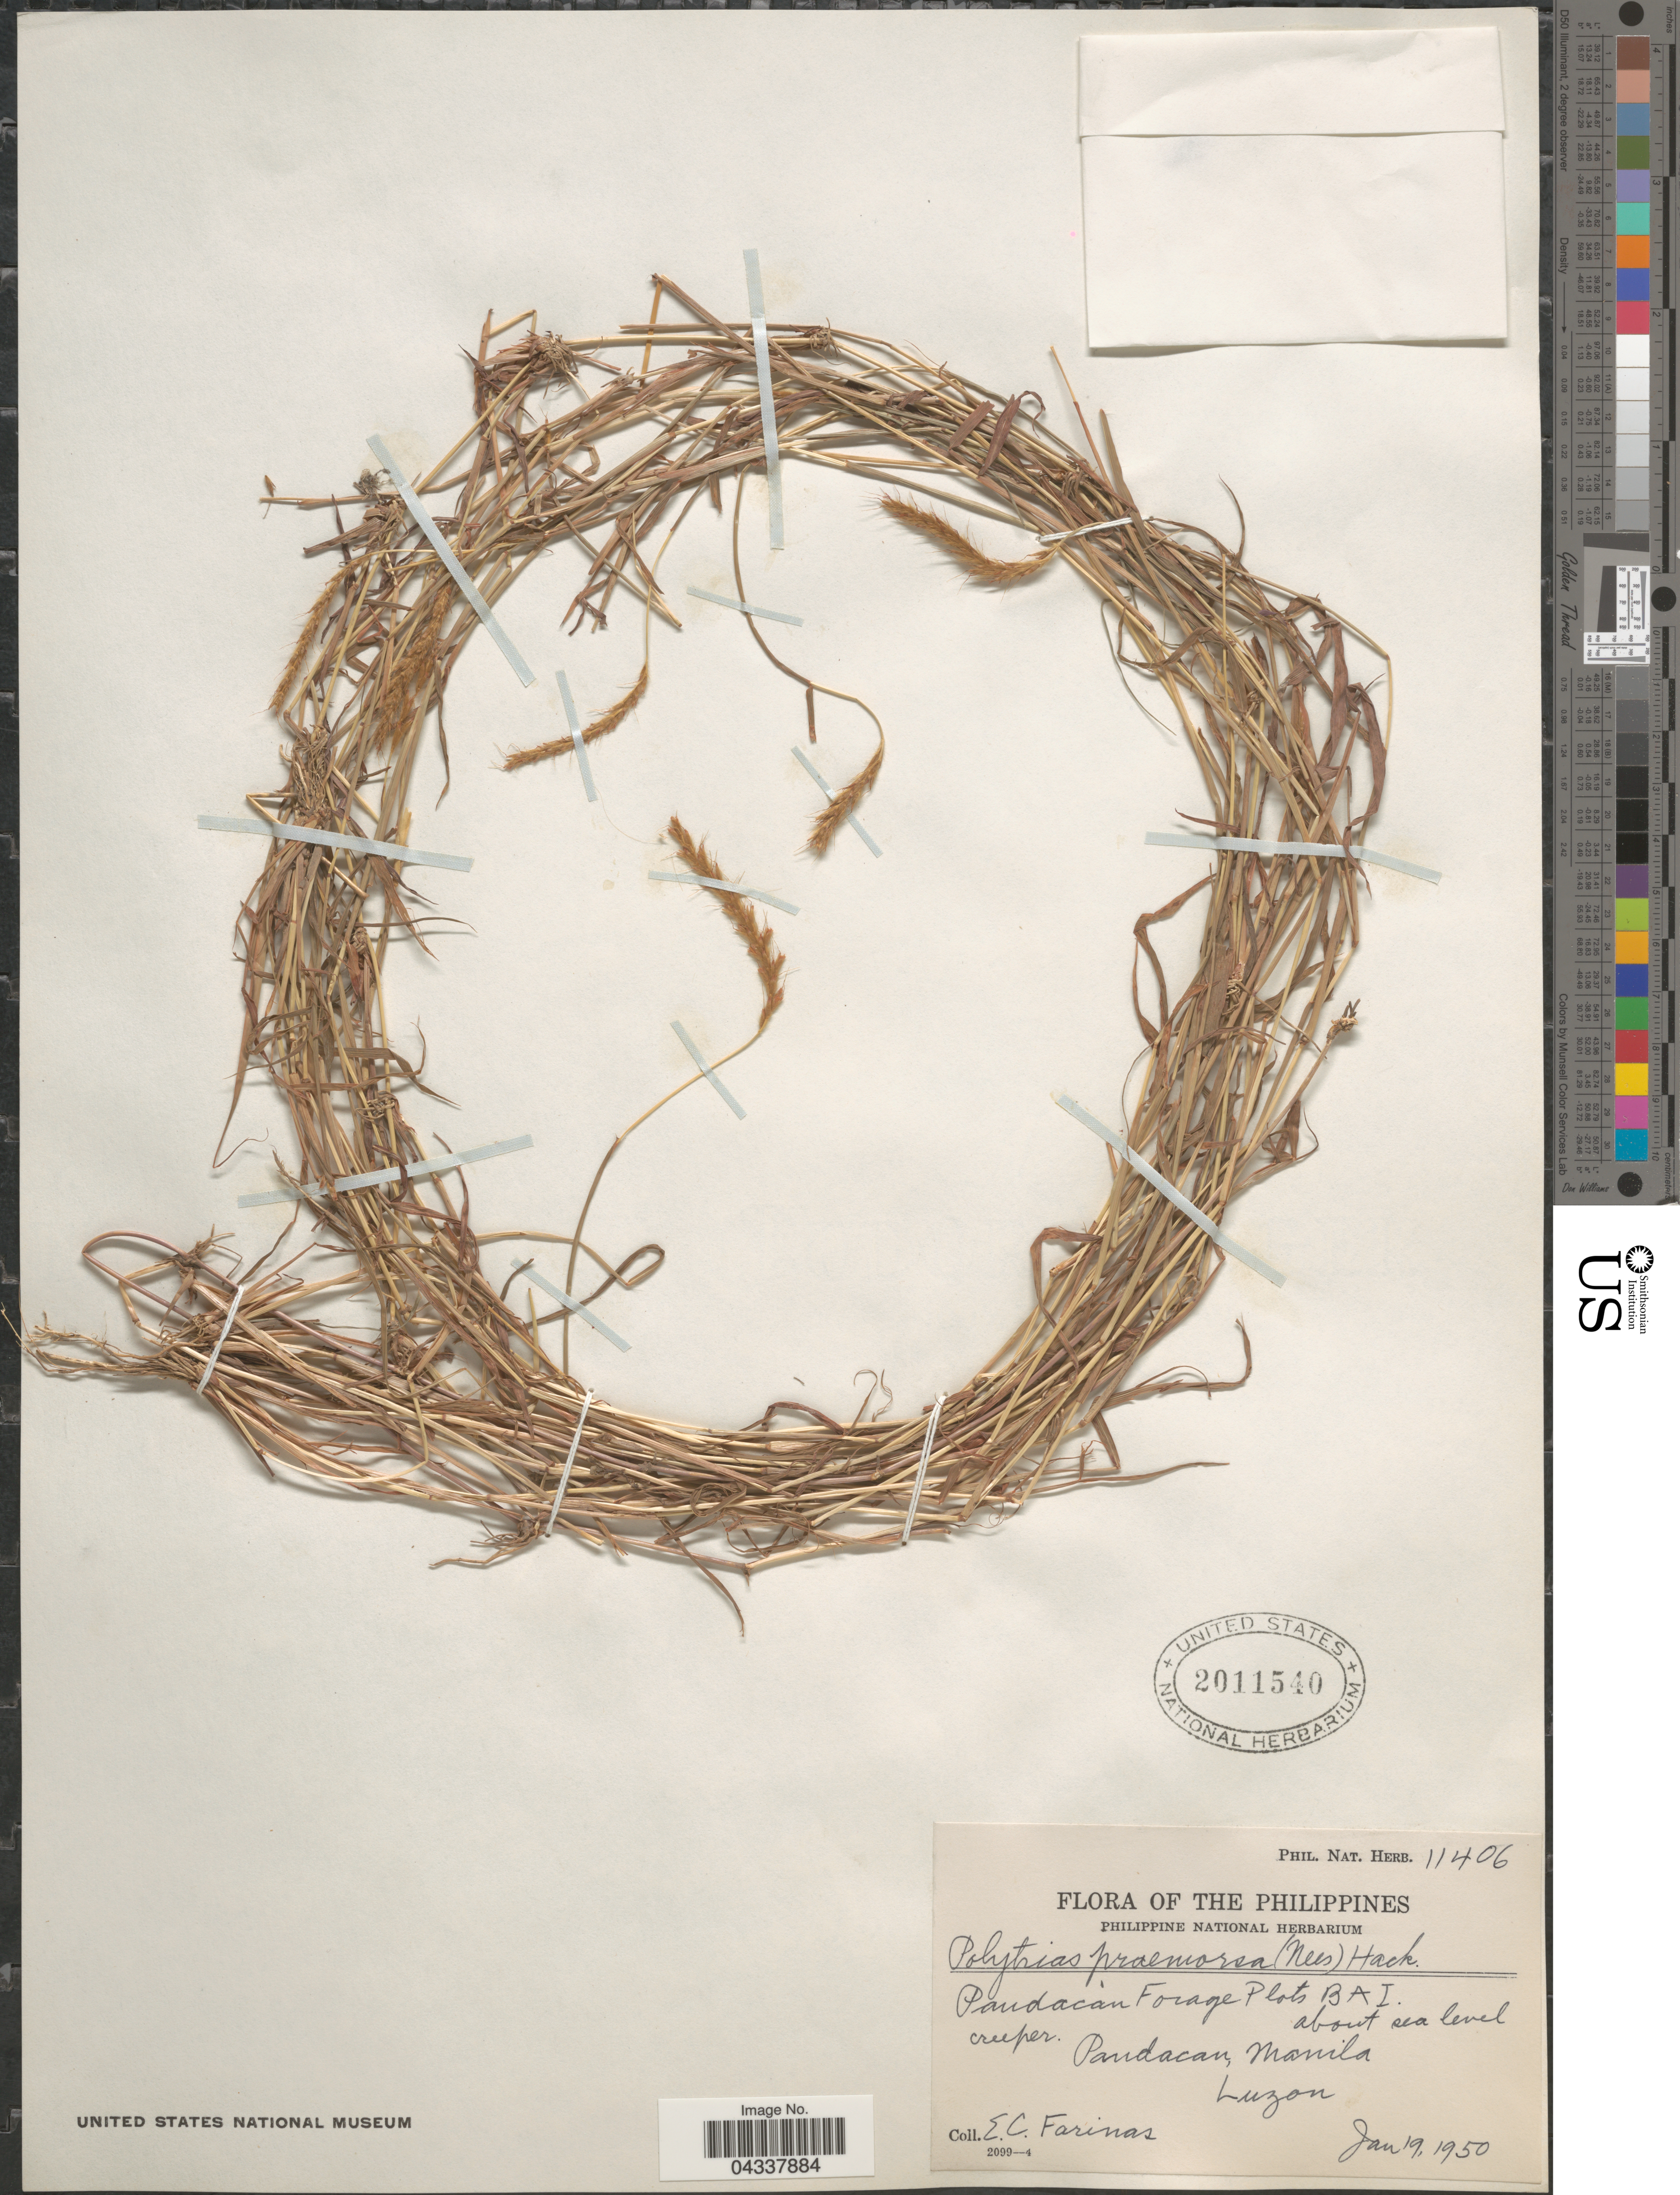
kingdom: Plantae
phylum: Tracheophyta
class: Liliopsida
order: Poales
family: Poaceae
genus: Polytrias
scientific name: Polytrias indica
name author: (Houtt.) Veldkamp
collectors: E. Farinas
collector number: Phil. Nat. Herb. 11406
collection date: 1950-01-19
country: Philippines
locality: Pandacan Forage Plots BAI. Pandacan, Manila. Luzon.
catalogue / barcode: US 2011540